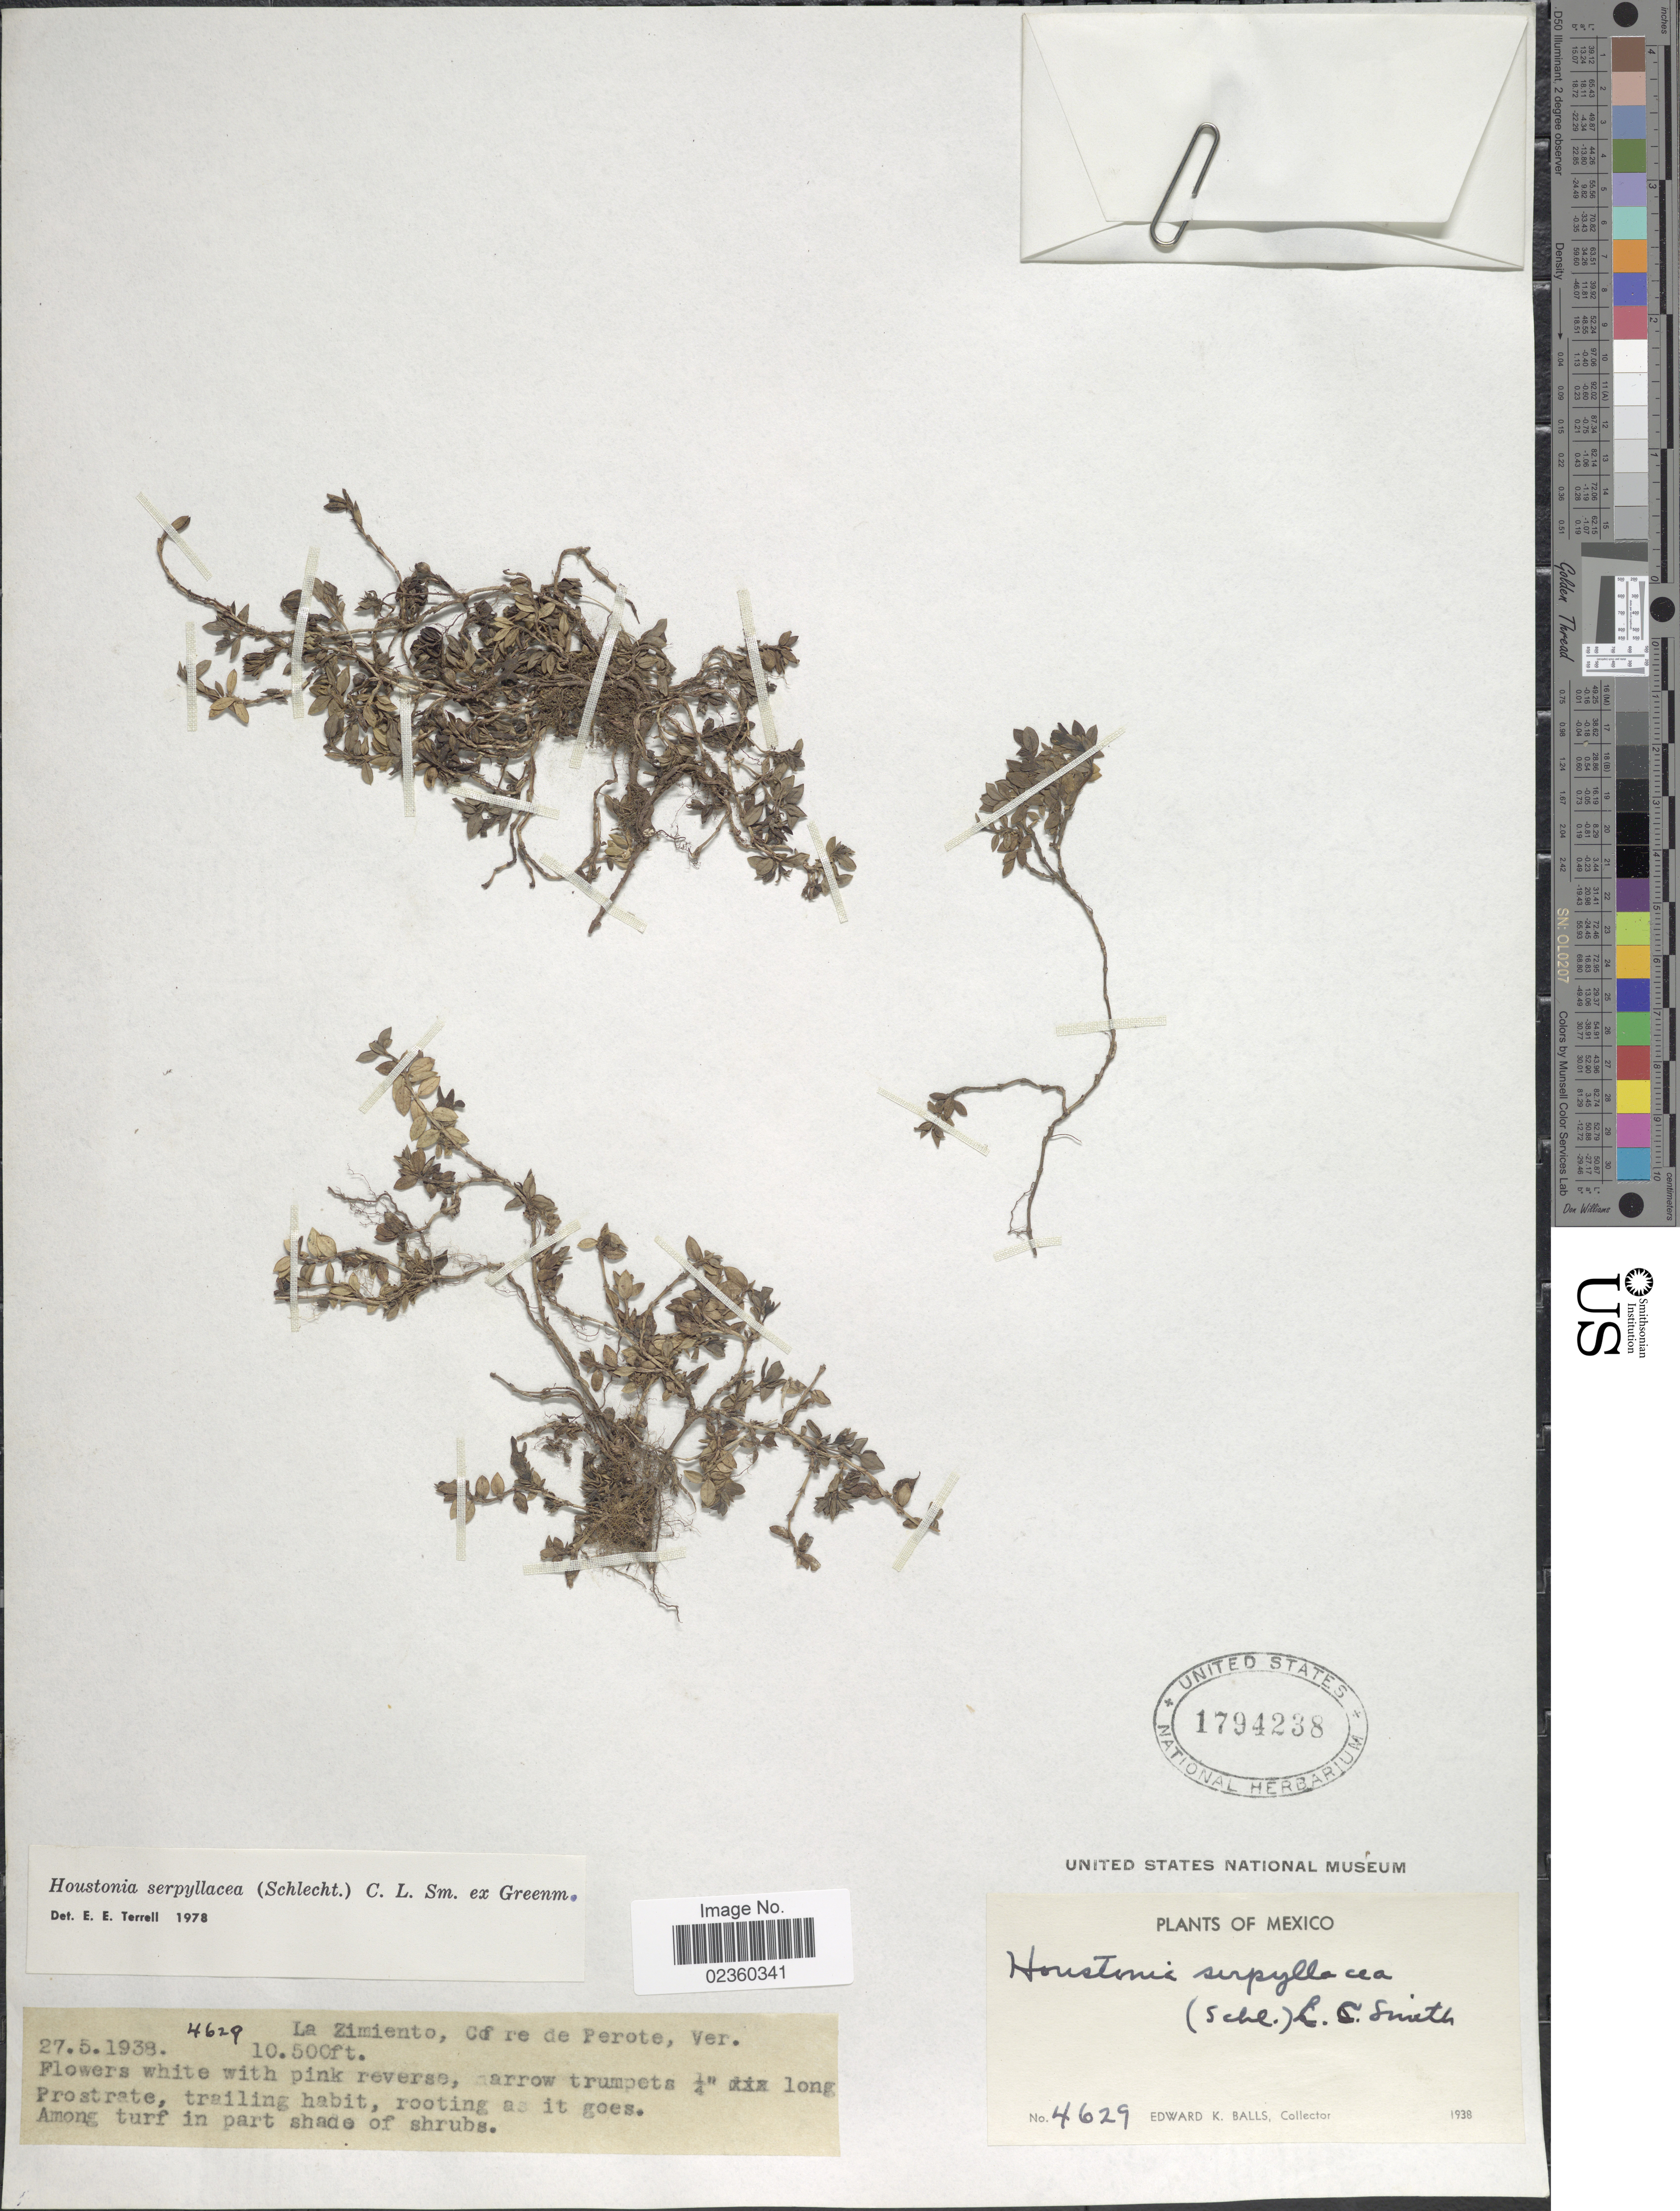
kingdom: Plantae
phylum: Tracheophyta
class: Magnoliopsida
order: Gentianales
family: Rubiaceae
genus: Terrellianthus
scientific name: Terrellianthus serpyllaceus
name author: (Schltdl.) Borhidi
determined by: Florentin, Mariela Nunez, (CTES), Instituto de Botanica del Nordeste (ARGENTINA)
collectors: E. K. Balls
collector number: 4629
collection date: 1938-05-27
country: Mexico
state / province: Veracruz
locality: La Zimiento, Co re de Perote, Ver.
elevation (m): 3200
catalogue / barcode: US 1794238